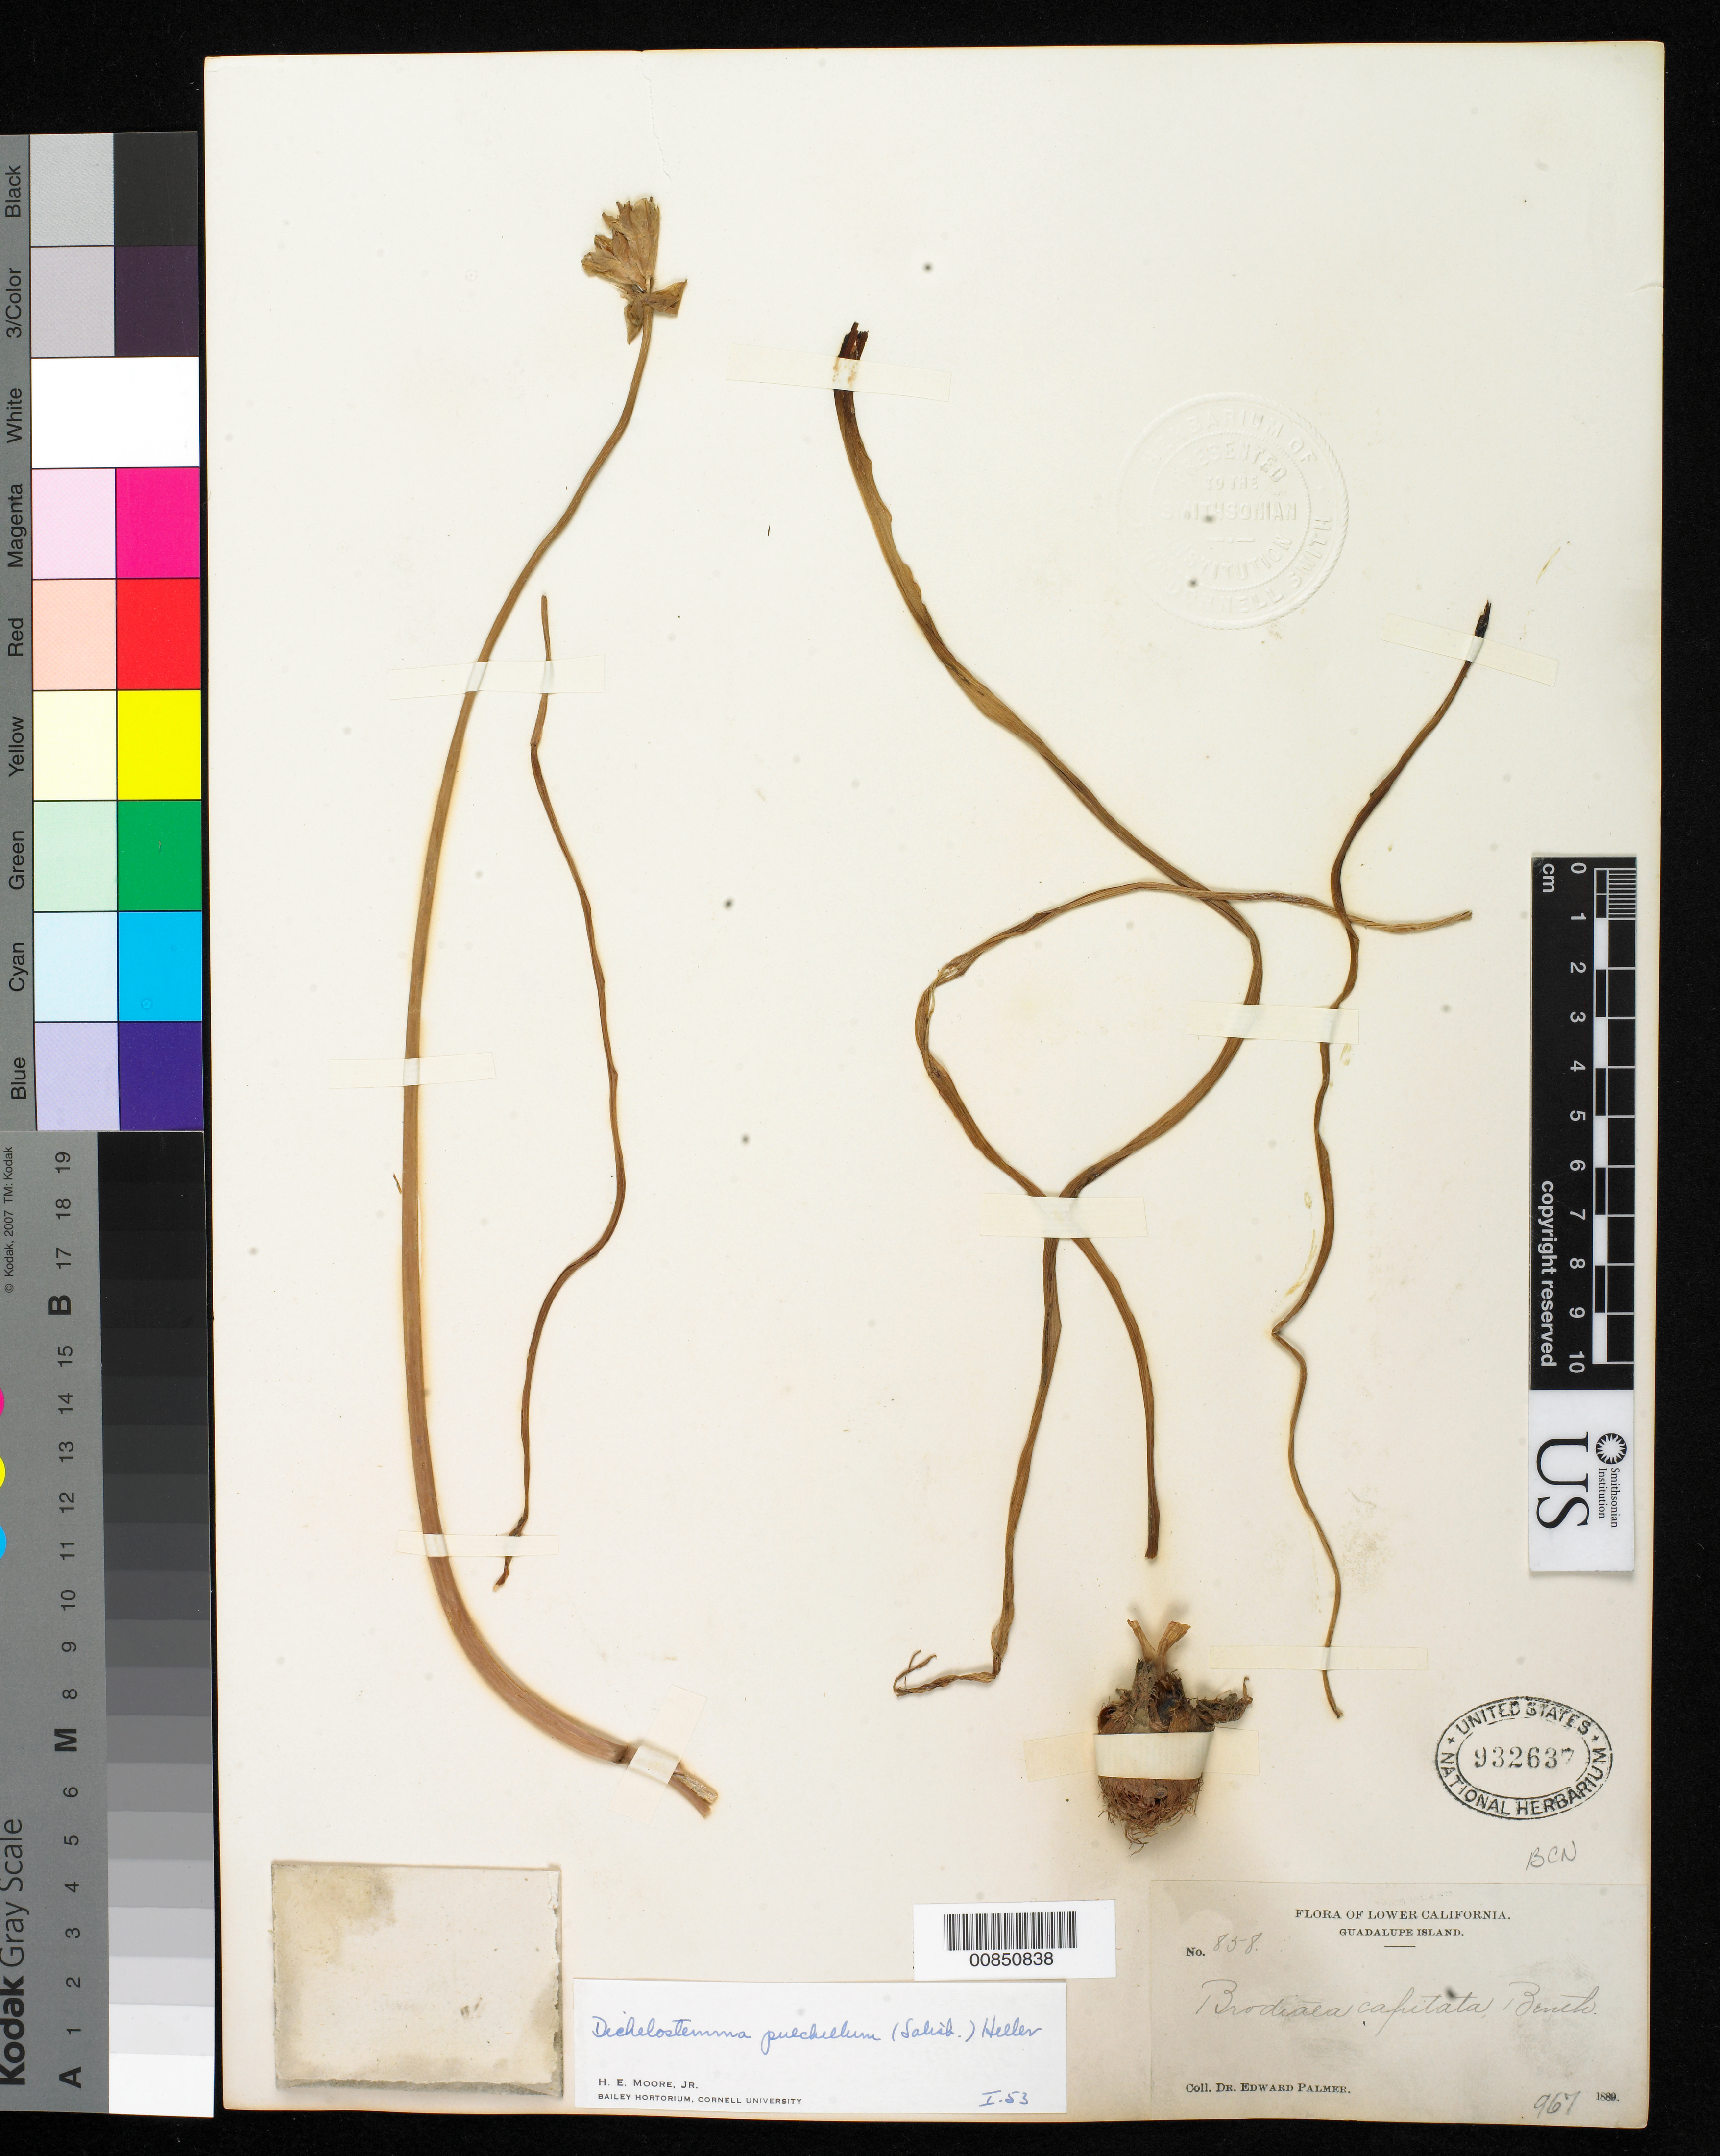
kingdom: Plantae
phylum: Tracheophyta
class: Liliopsida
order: Asparagales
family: Asparagaceae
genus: Dichelostemma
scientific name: Dichelostemma pulchellum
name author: (Salisb.) A. Heller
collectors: E. Palmer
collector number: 858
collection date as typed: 1889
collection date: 1889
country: Mexico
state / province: Baja California Norte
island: Guadalupe I.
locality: Guadalupe Island.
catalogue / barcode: US 932637